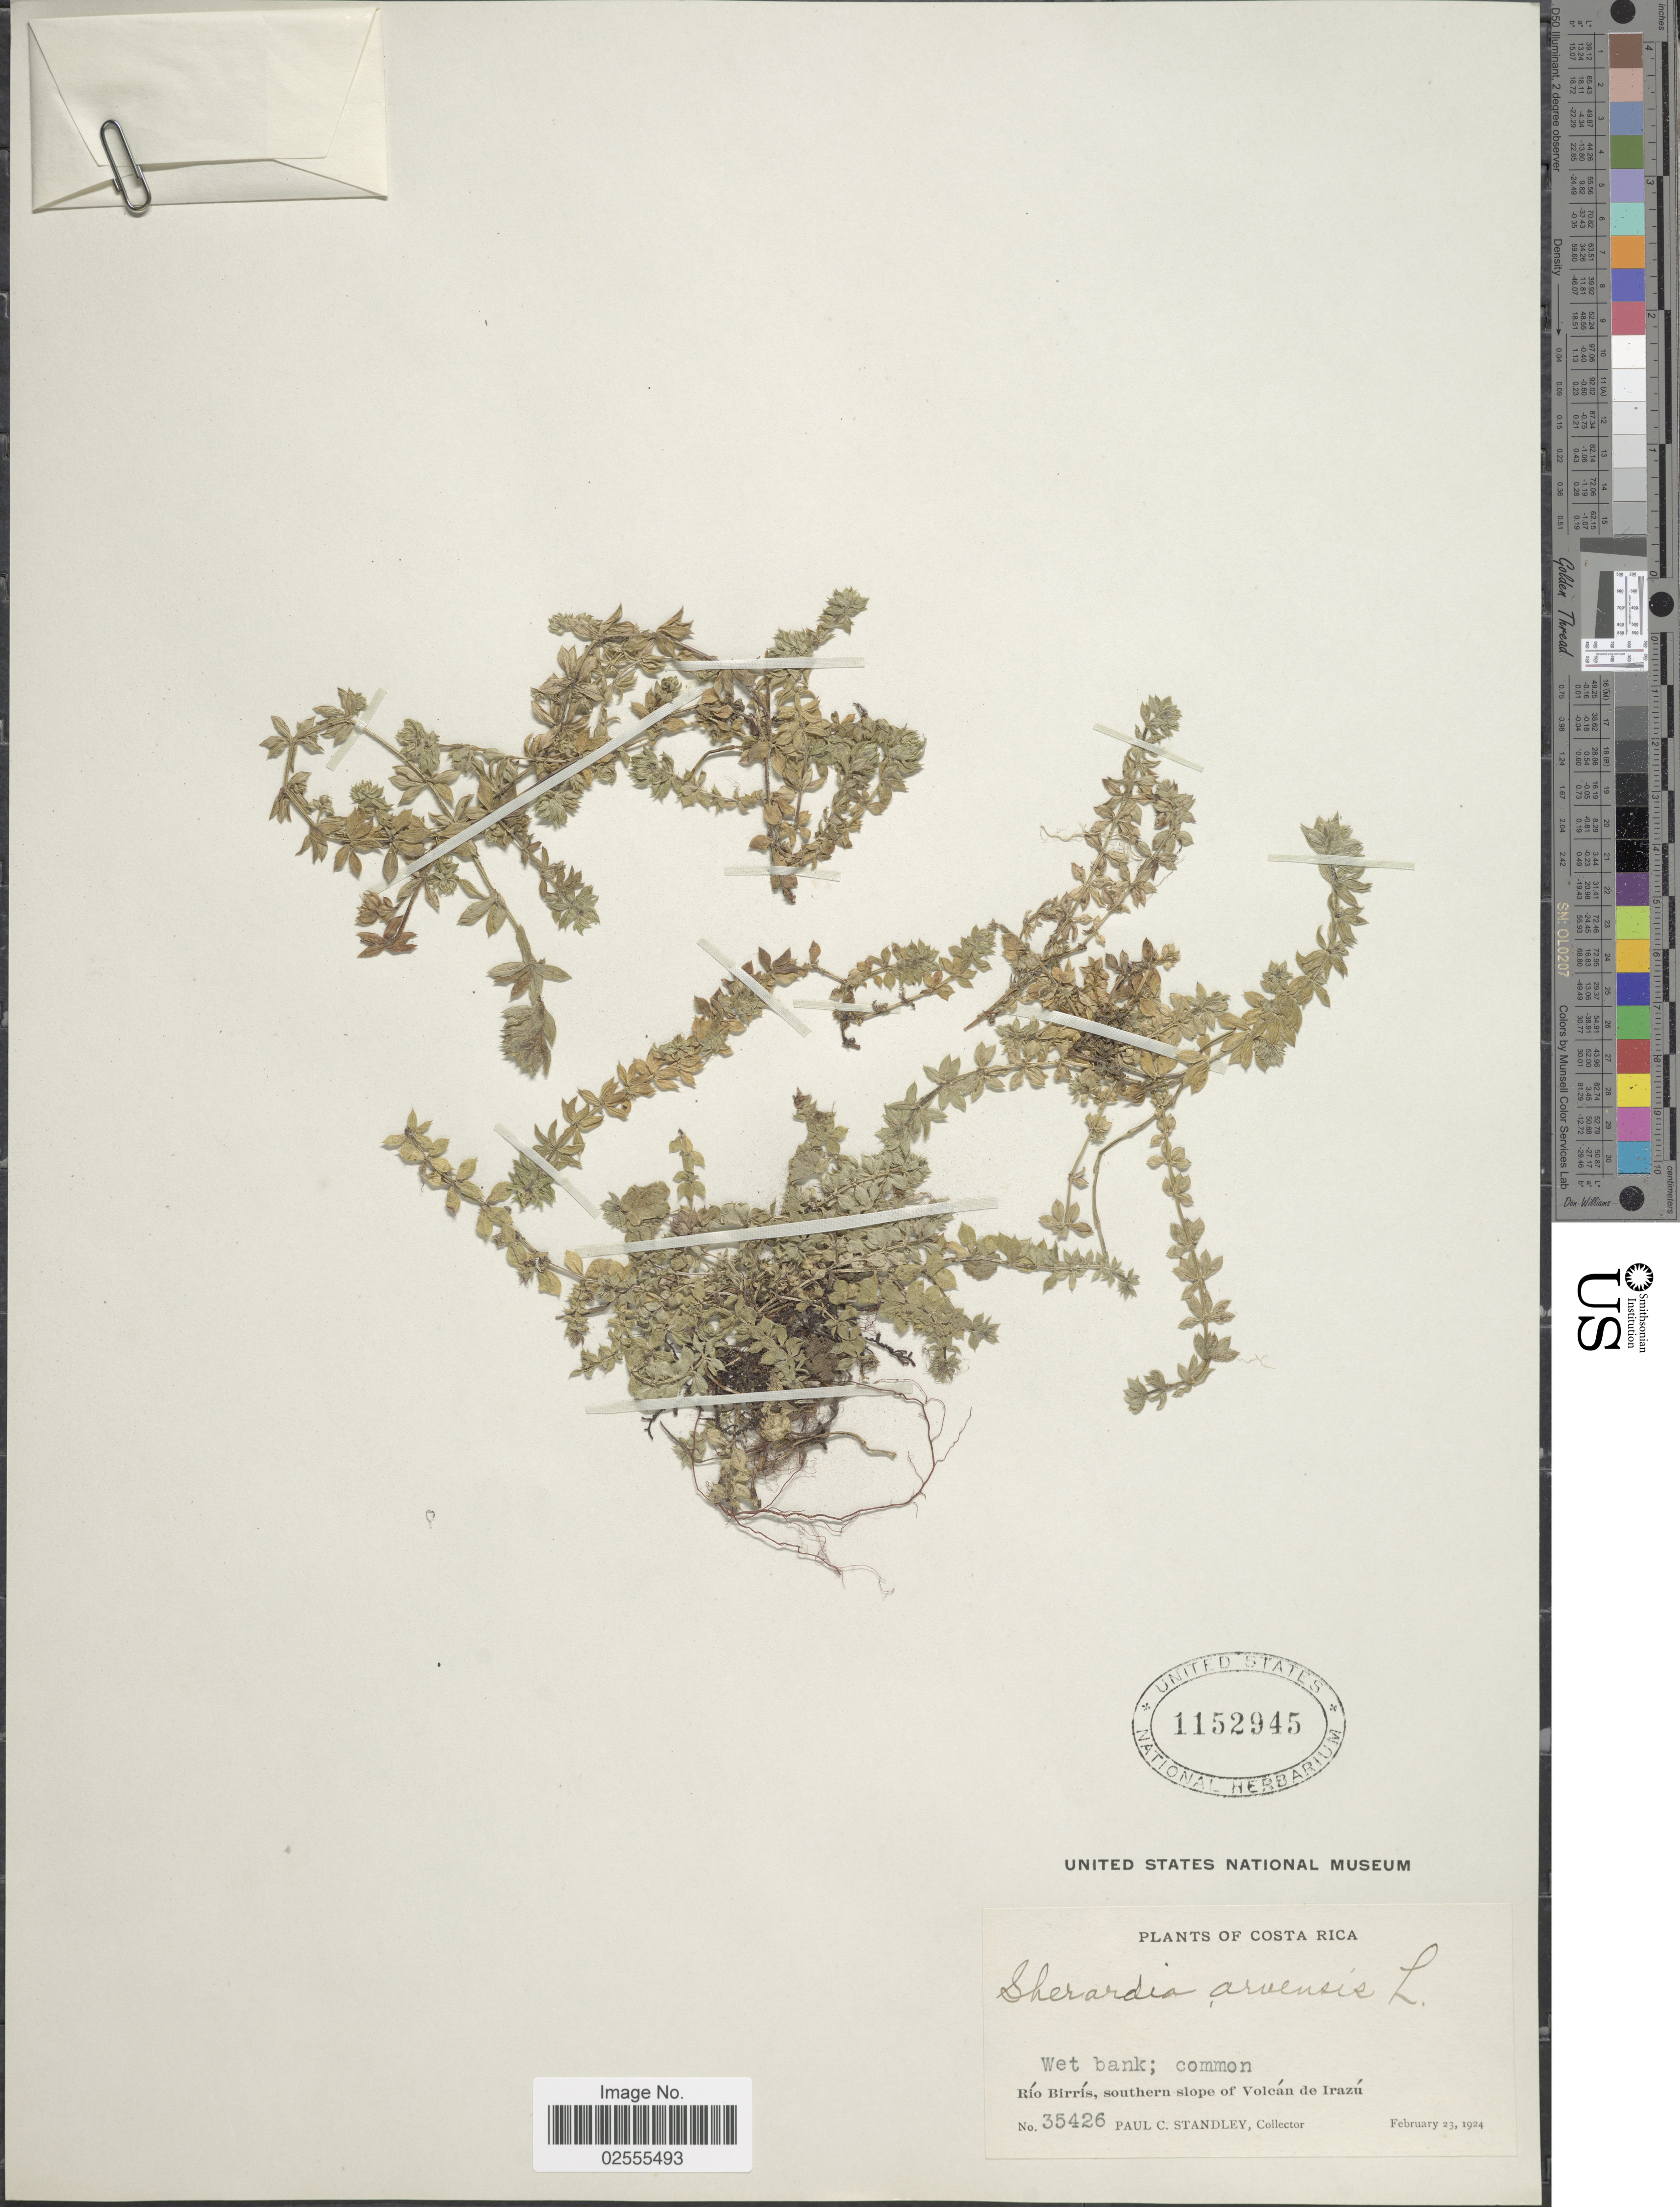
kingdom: Plantae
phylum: Tracheophyta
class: Magnoliopsida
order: Gentianales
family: Rubiaceae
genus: Sherardia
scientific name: Sherardia arvensis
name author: L.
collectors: P. C. Standley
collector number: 35426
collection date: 1924-02-23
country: Costa Rica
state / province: Cartago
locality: Wet bank, Rio Birris, southern slope of Volcan de Irazu.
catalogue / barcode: US 1152945